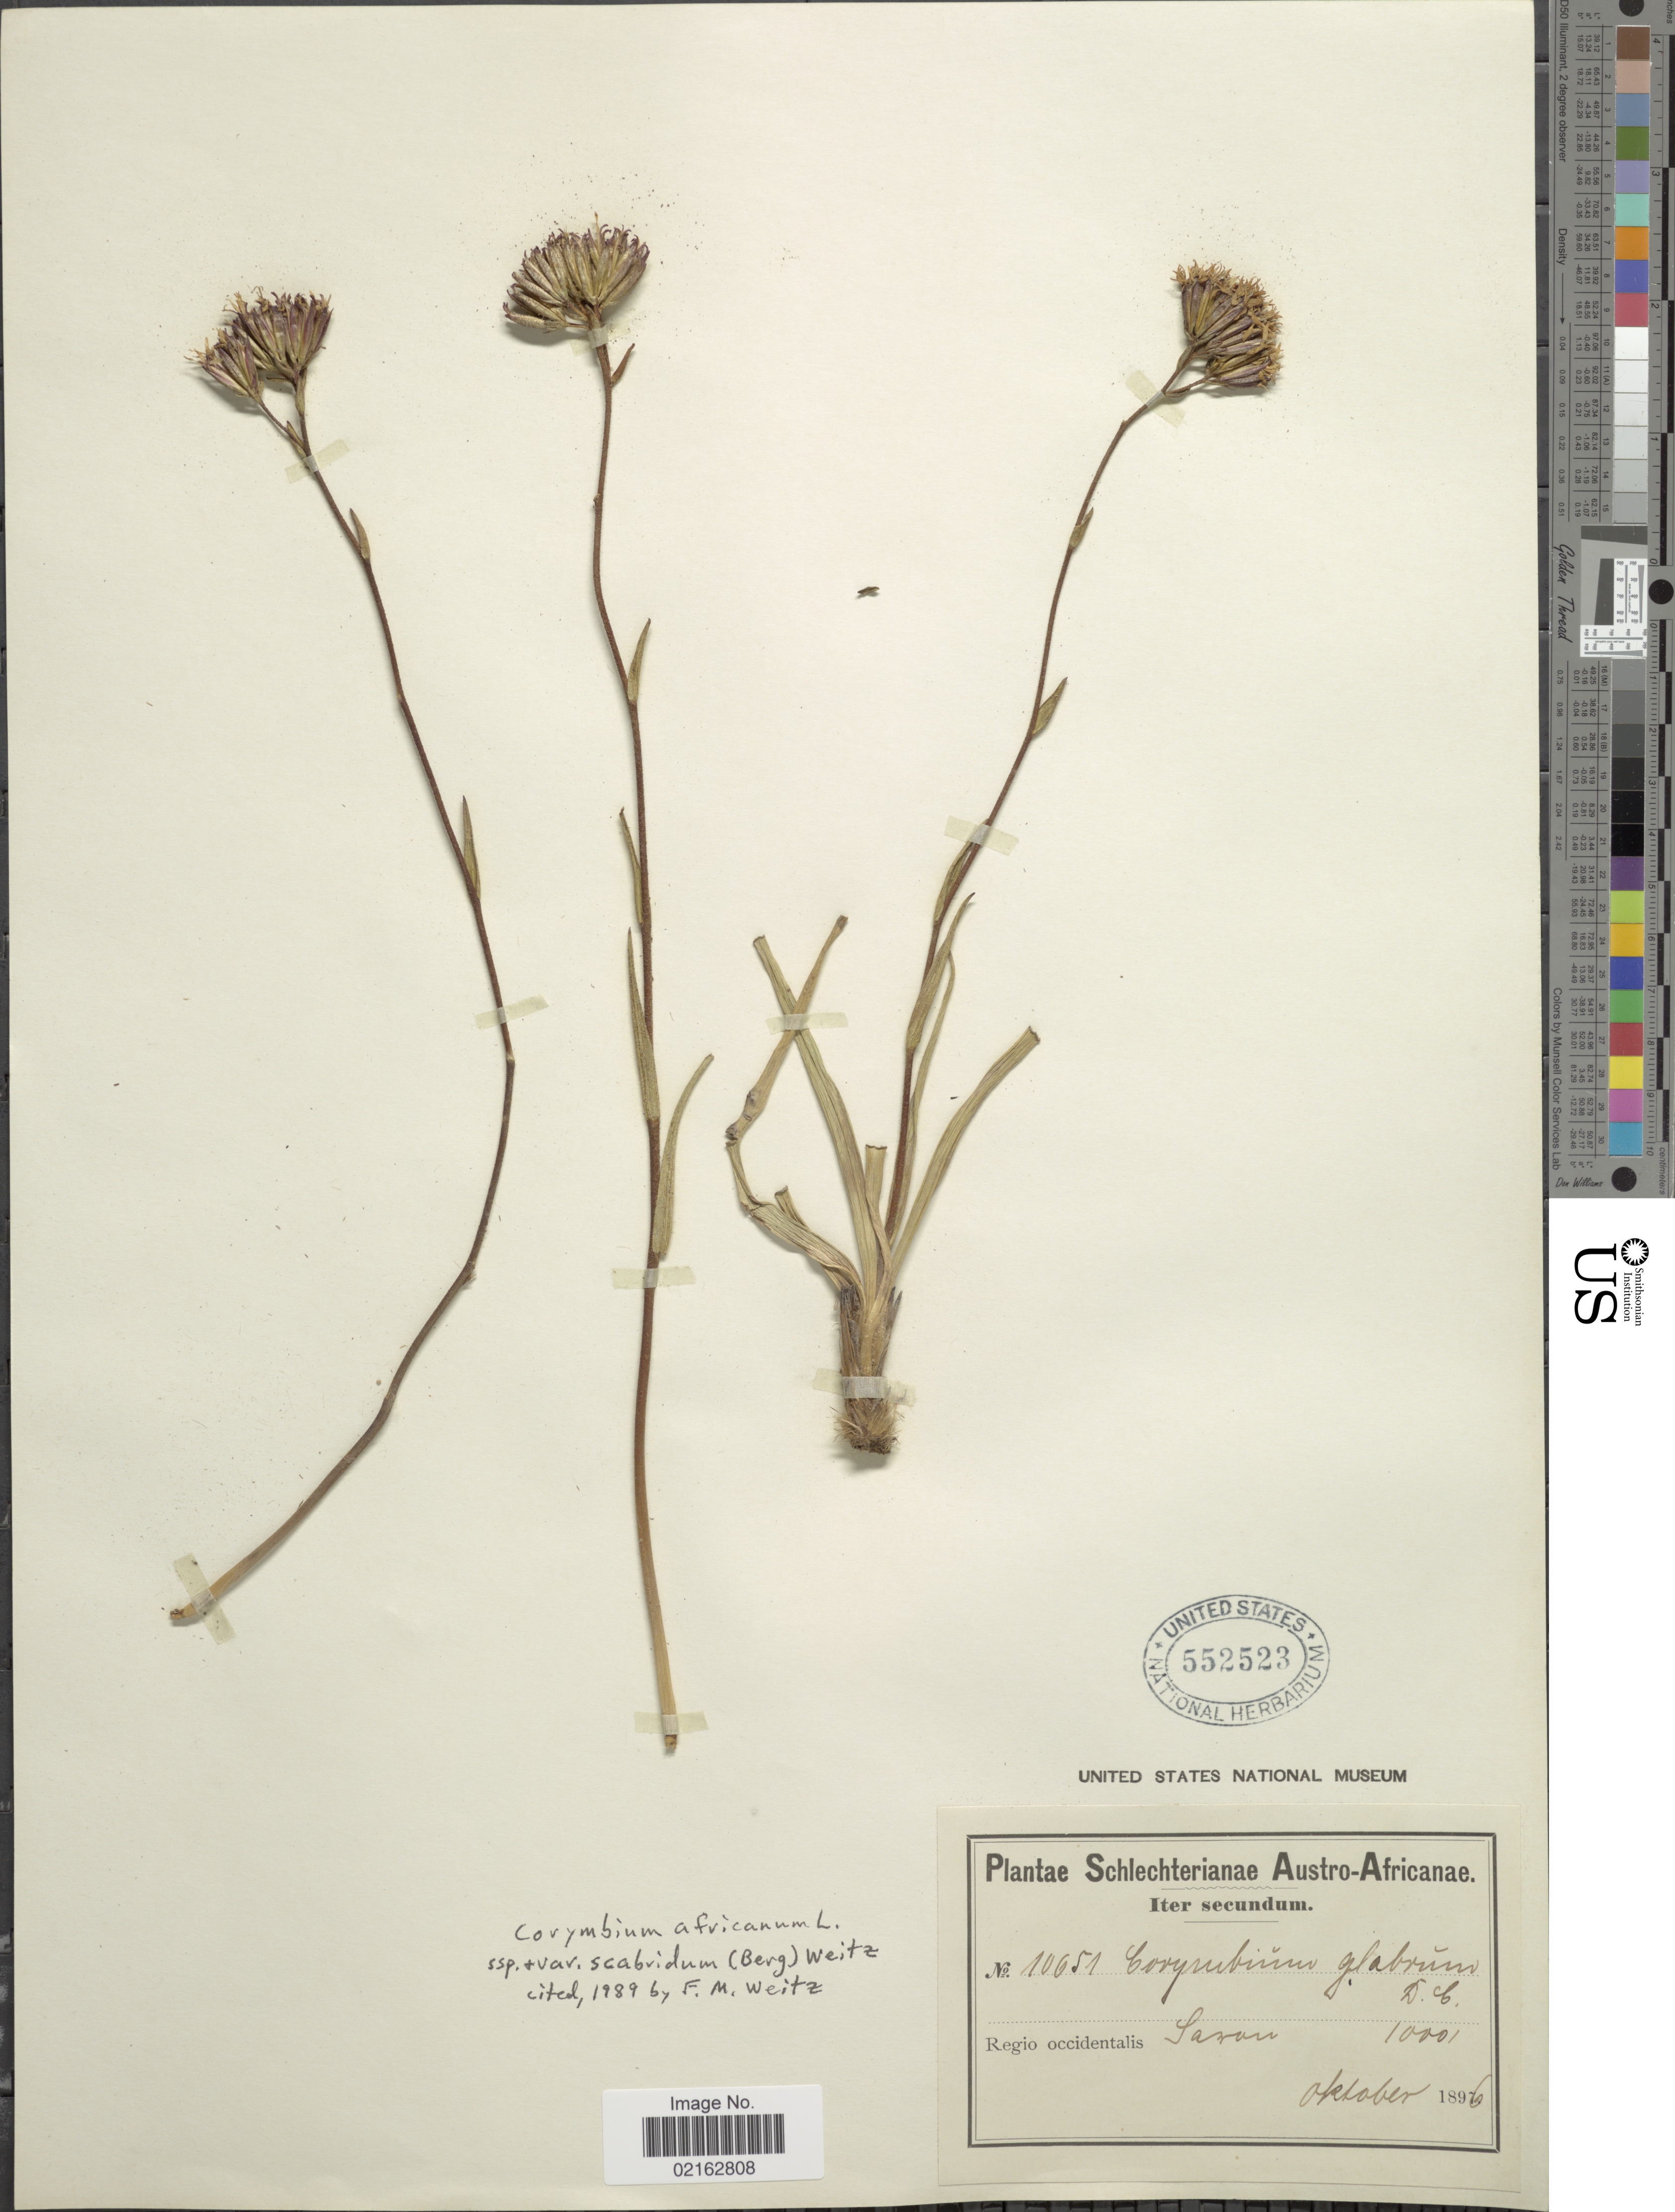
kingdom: Plantae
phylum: Tracheophyta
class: Magnoliopsida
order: Asterales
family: Asteraceae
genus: Corymbium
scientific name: Corymbium africanum subsp. scabridum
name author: (P.J. Bergius) Weitz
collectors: Schlechter, --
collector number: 10651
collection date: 1896-10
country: South Africa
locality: Regio occidentalis Saron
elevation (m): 305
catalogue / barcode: US 552523